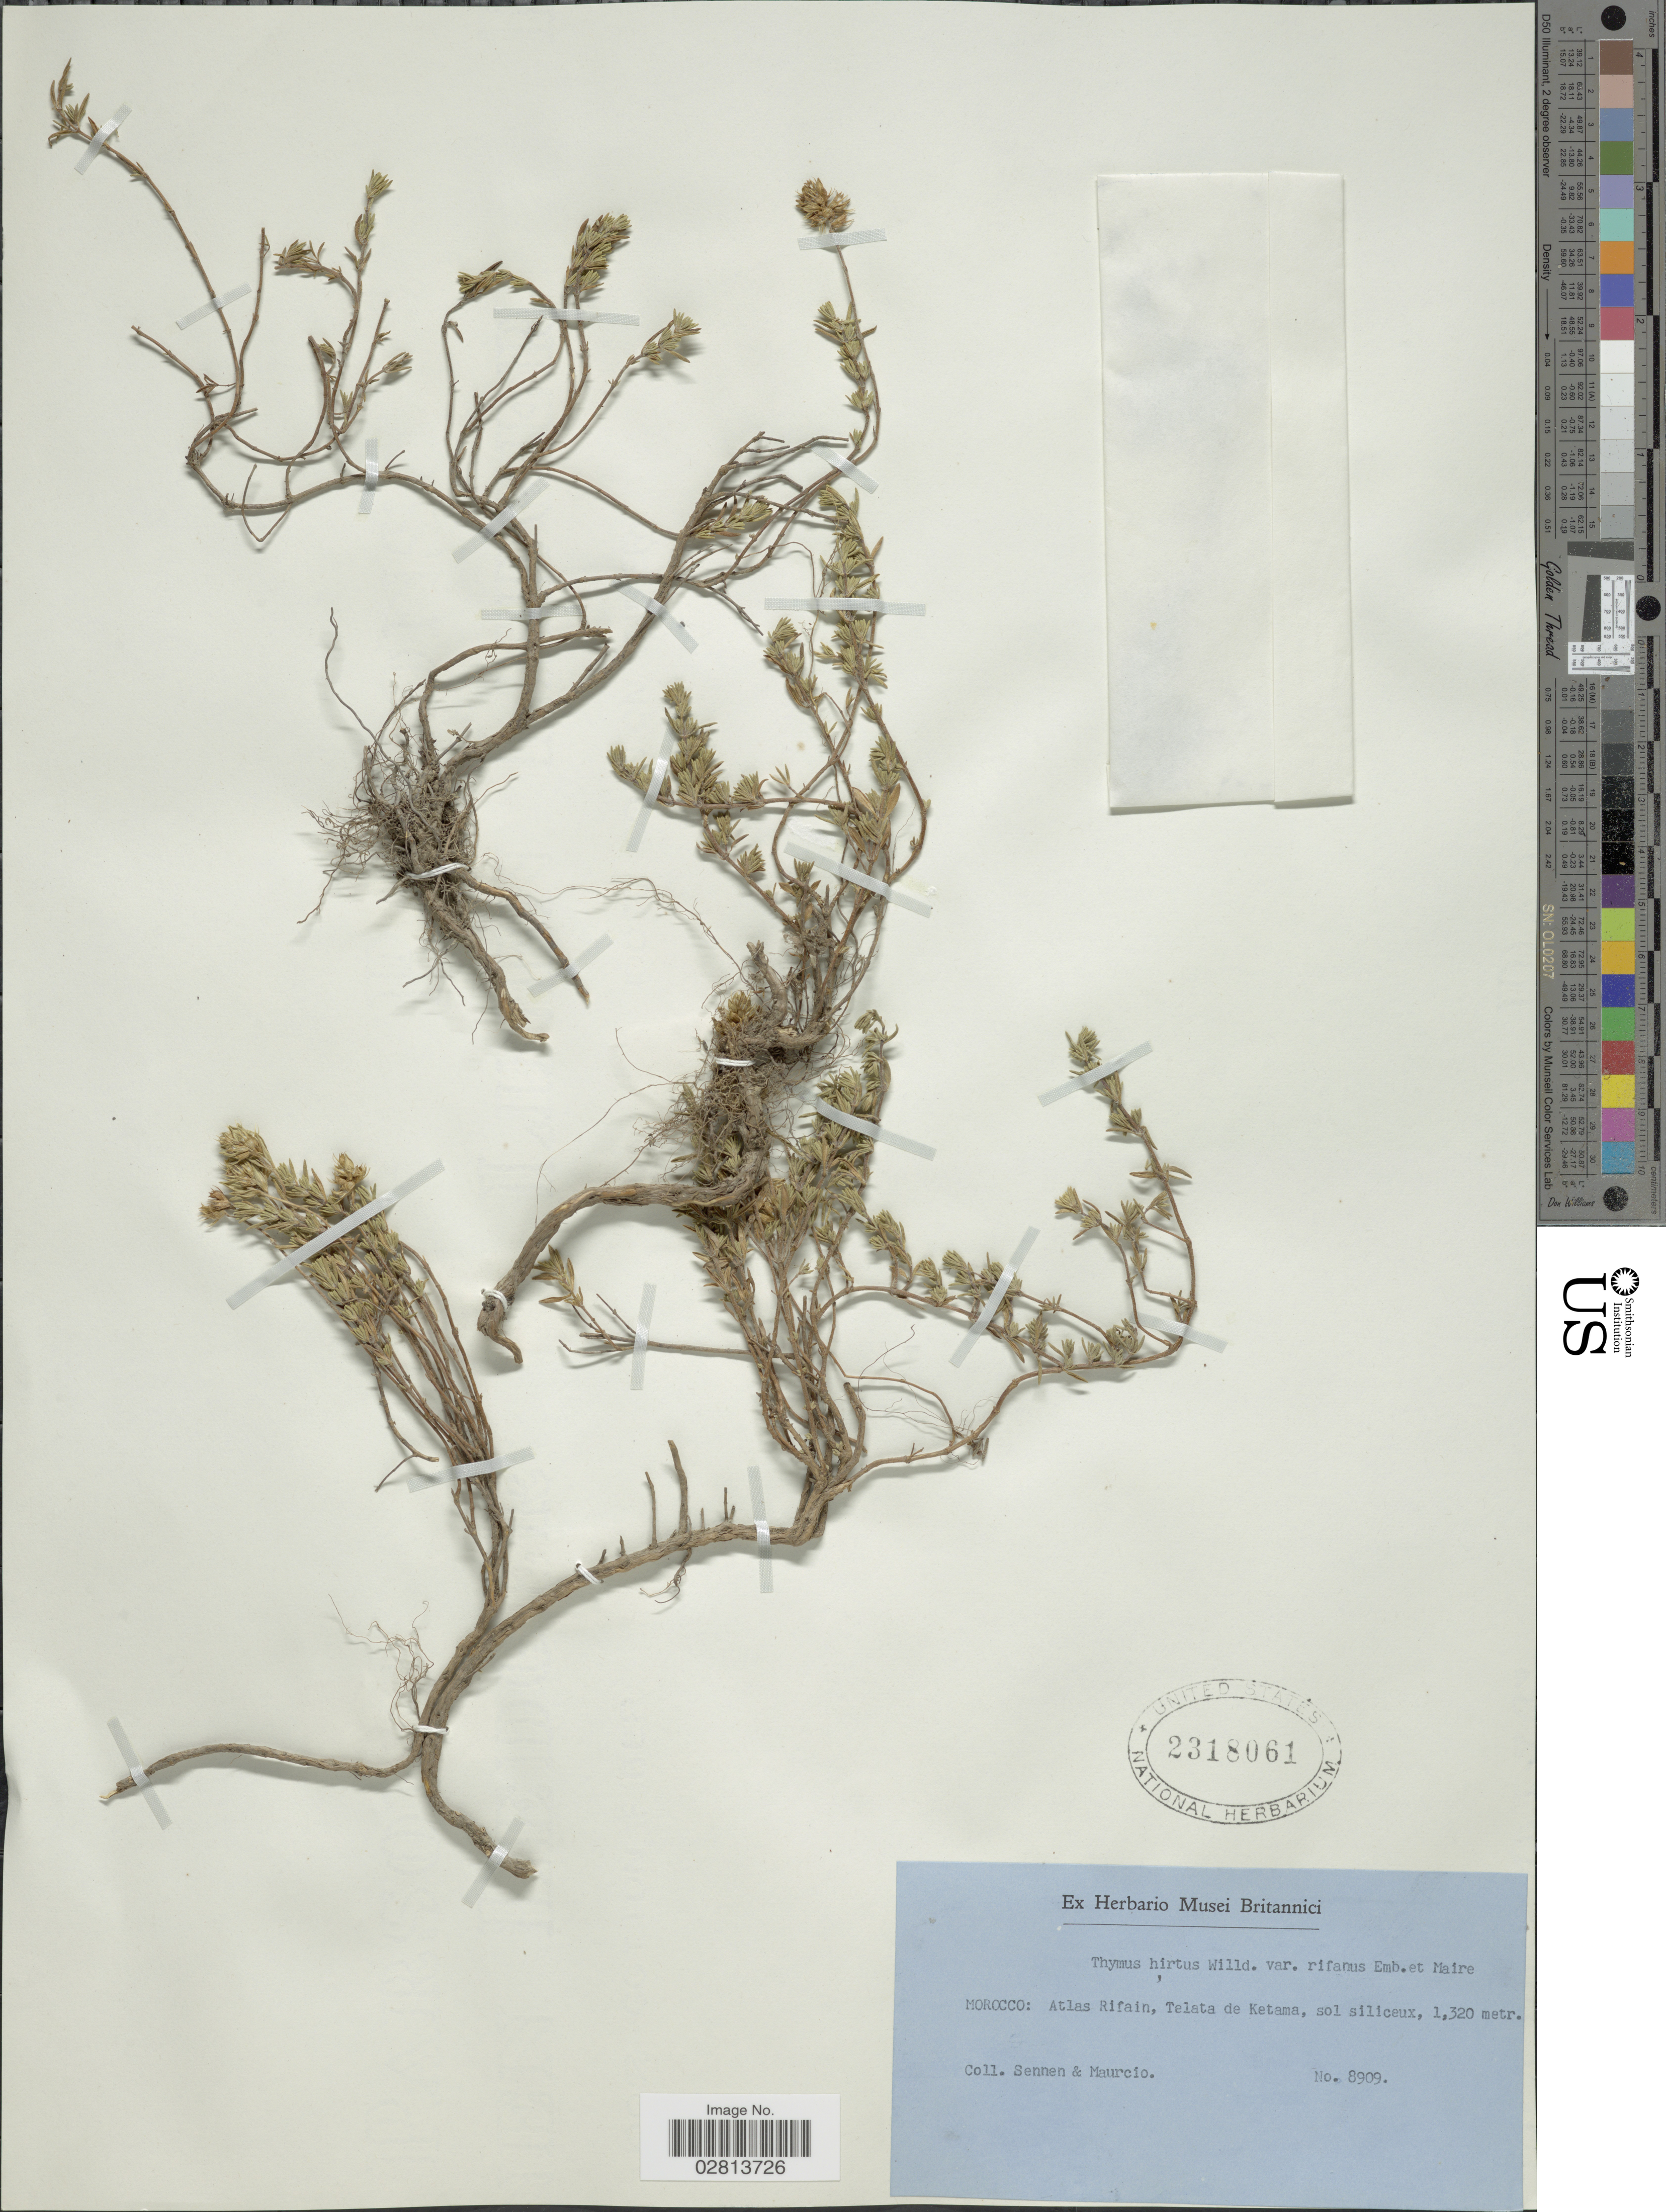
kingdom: Plantae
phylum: Tracheophyta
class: Magnoliopsida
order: Lamiales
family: Lamiaceae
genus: Thymus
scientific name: Thymus hirtus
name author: Banks & Sol.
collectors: E. Sennen & Maurcio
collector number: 8909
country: Morocco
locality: Atlas Rifain, Telata de Ketama, sol siliceux.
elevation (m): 1320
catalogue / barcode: US 2318061